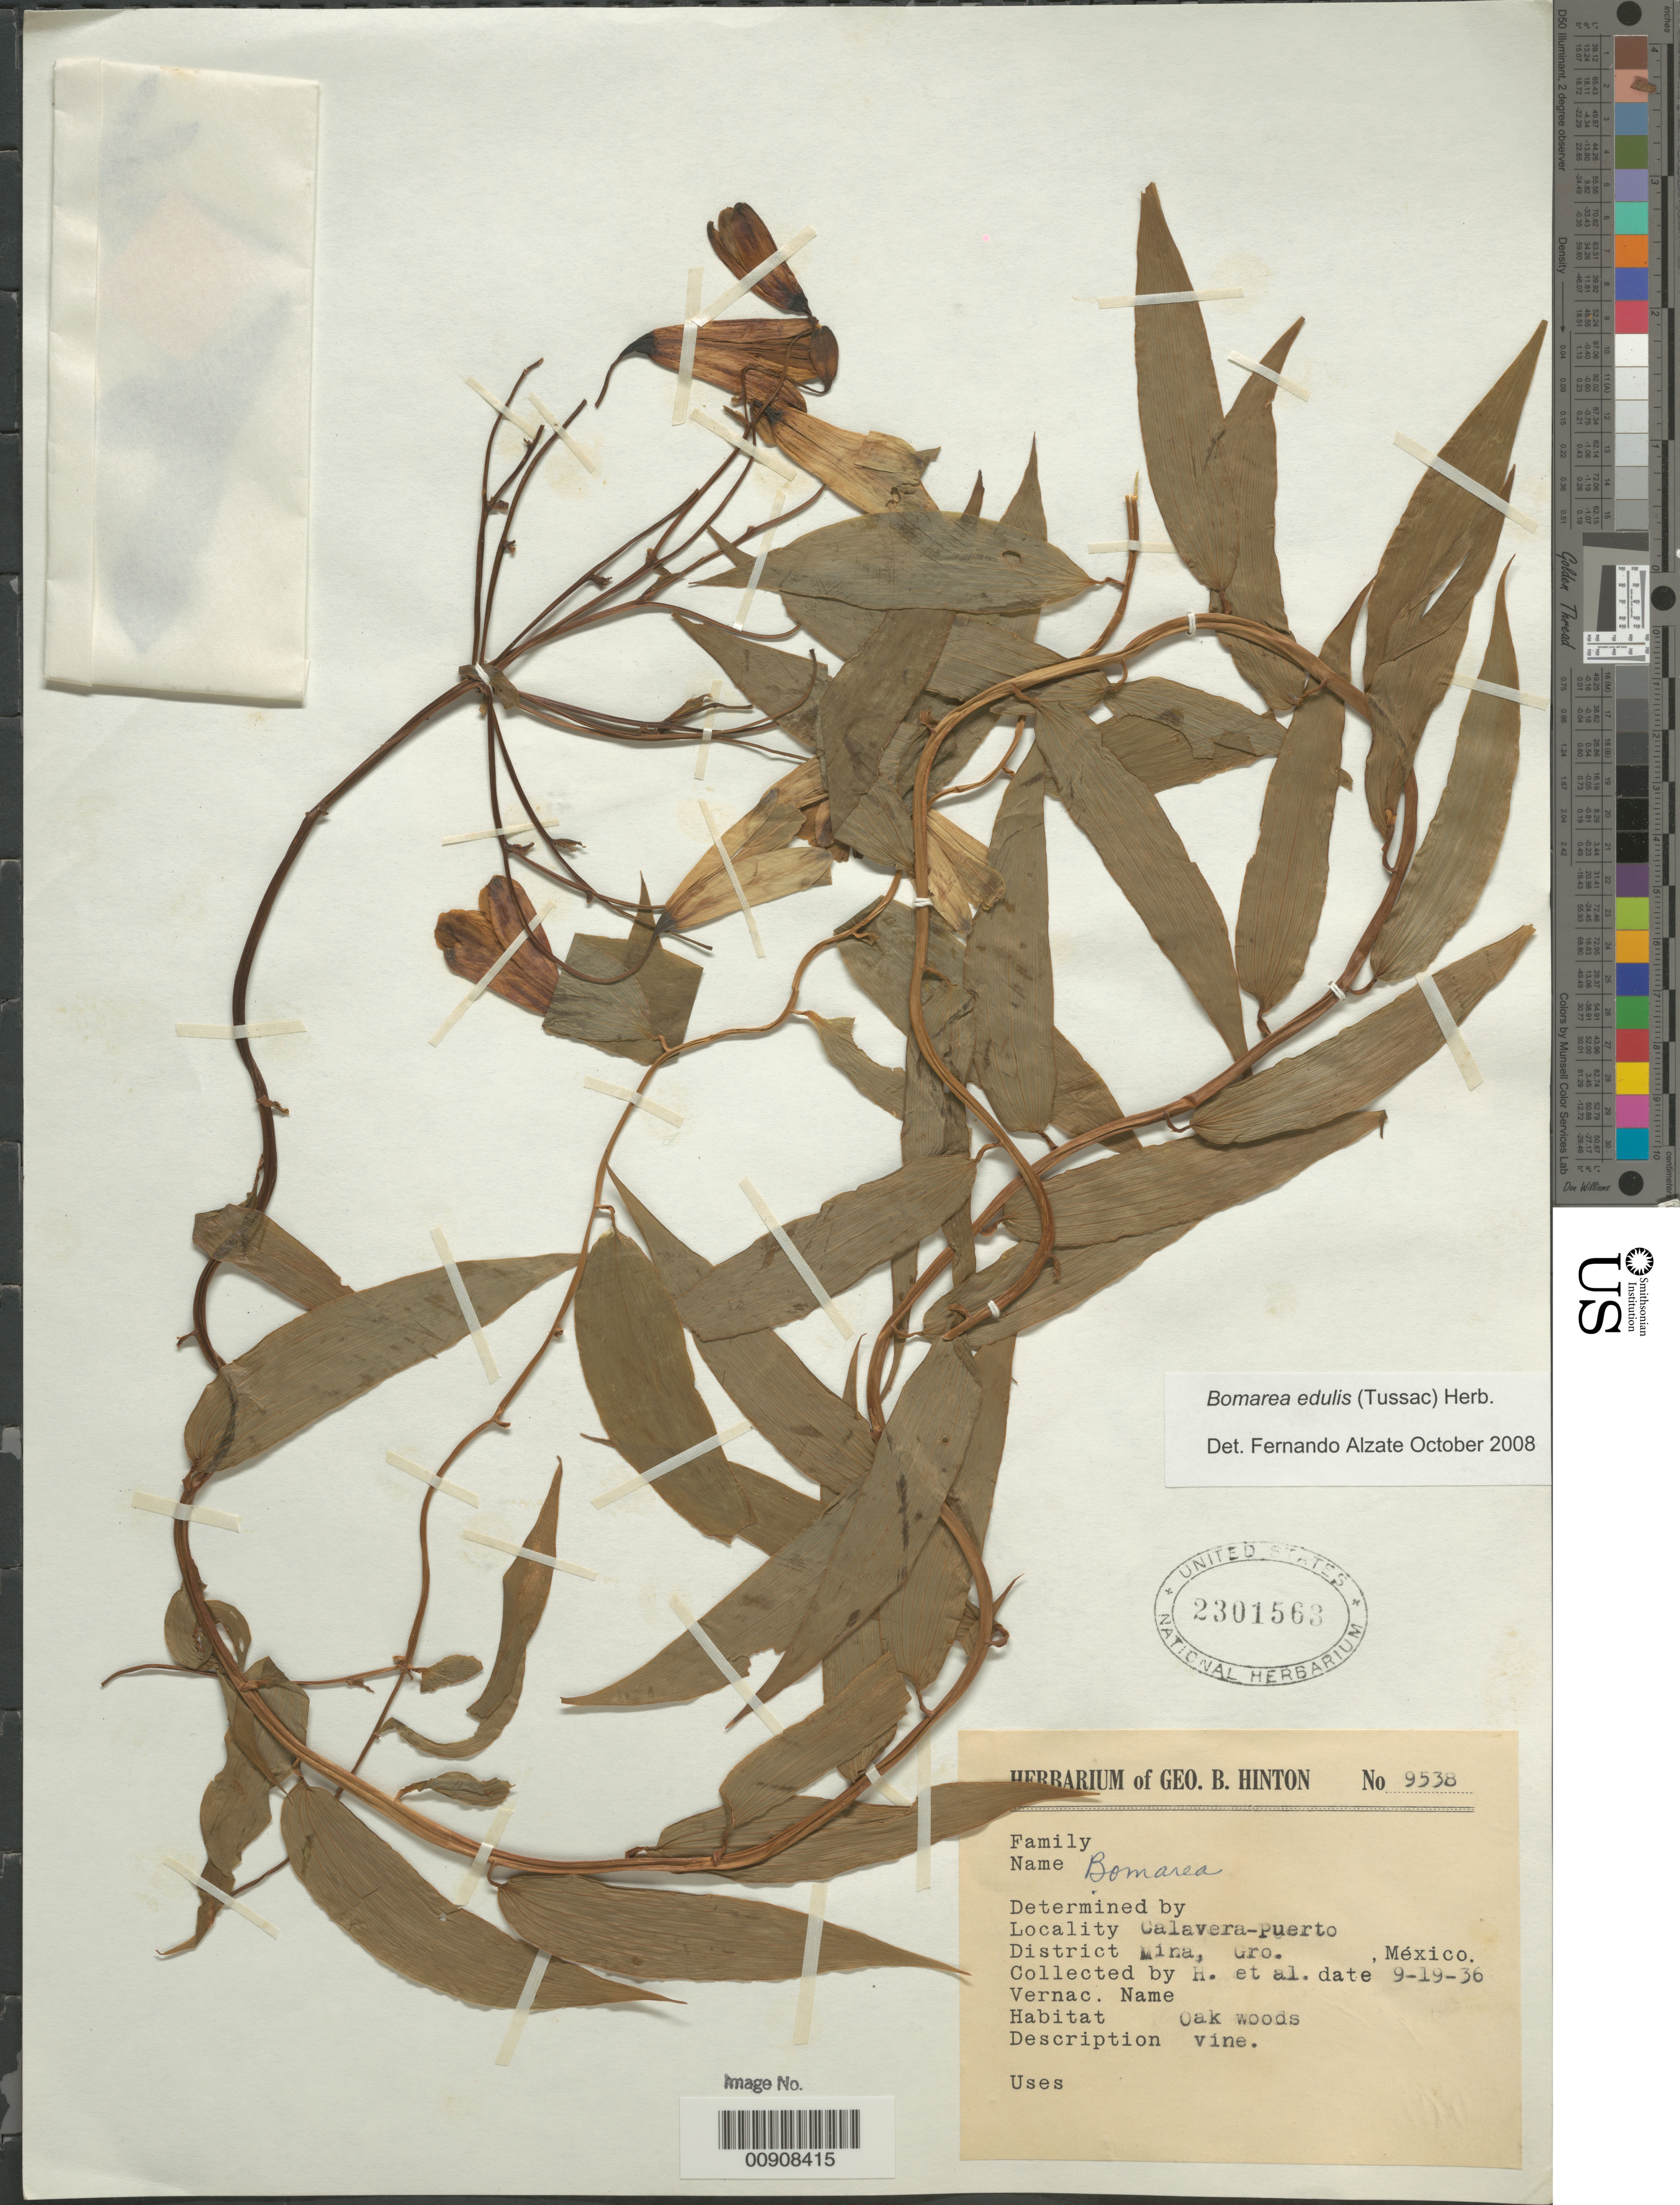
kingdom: Plantae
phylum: Tracheophyta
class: Liliopsida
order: Liliales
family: Alstroemeriaceae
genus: Bomarea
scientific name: Bomarea sp.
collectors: G. B. Hinton & et al.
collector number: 9538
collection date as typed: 19 Sep 1936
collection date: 1936-09-19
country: Mexico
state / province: Guerrero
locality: Calavera - Puerto, District Mina, Guerrero.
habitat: Oak woods.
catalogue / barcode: US 2301563